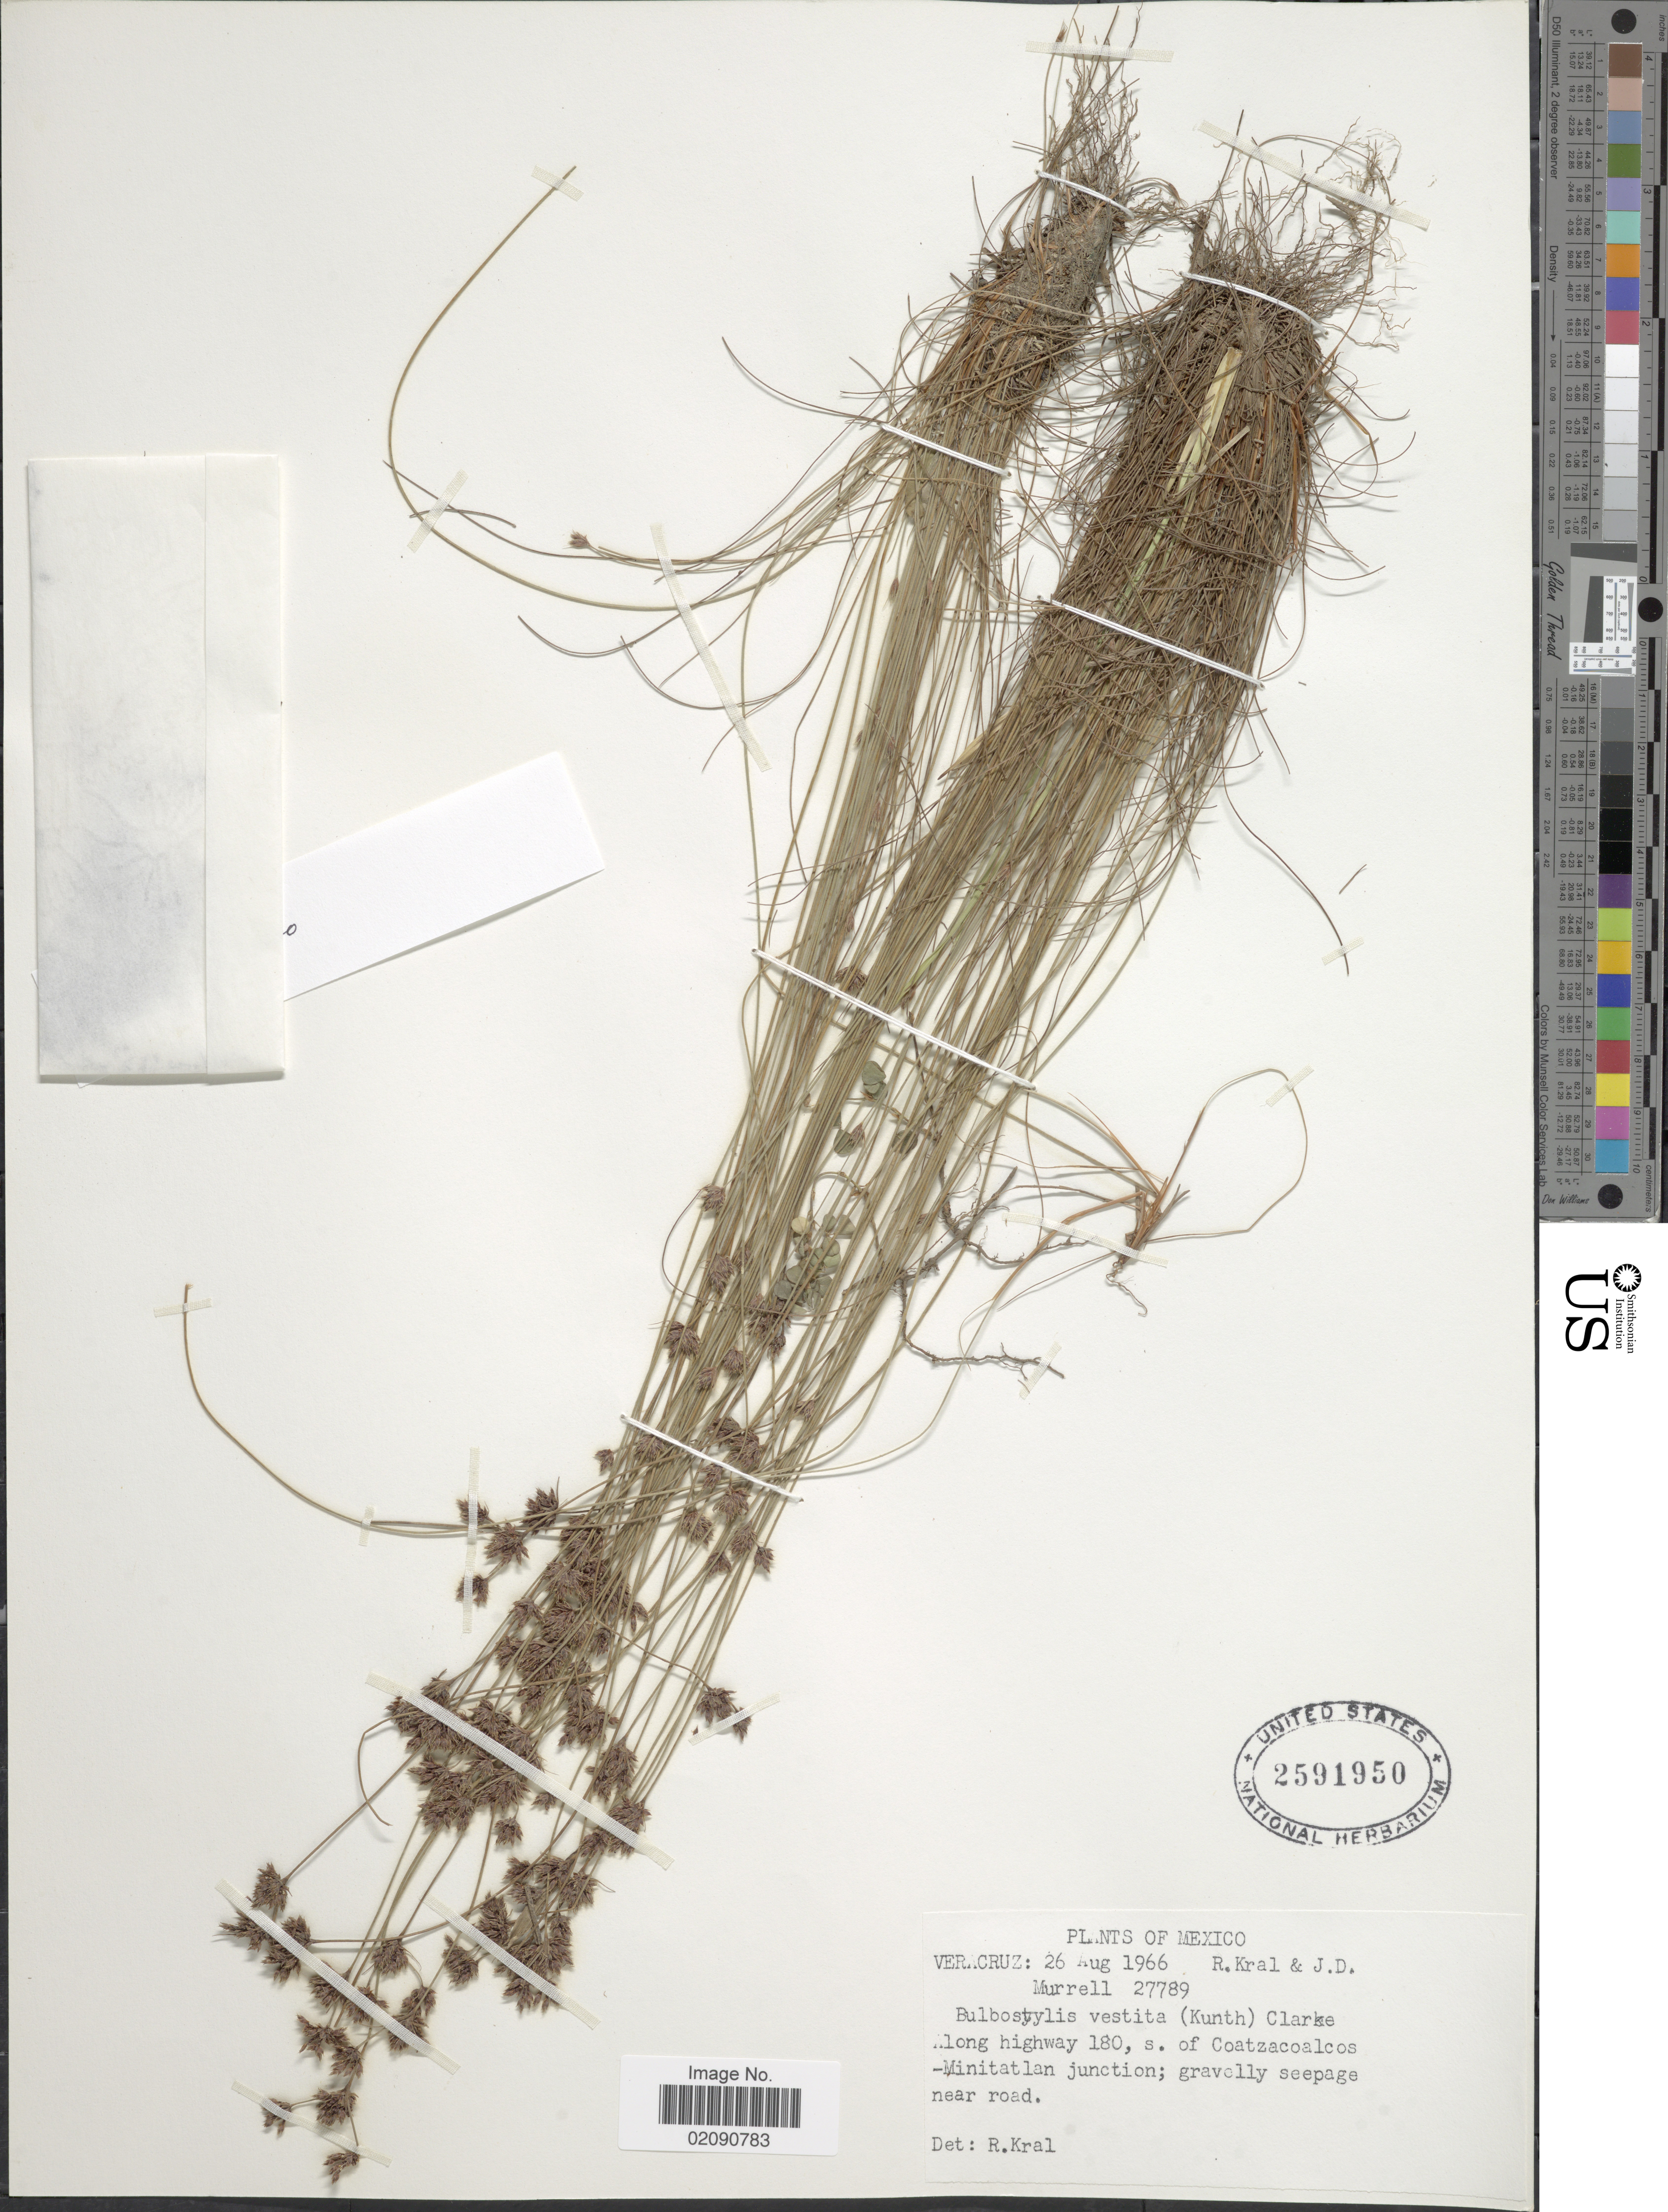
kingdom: Plantae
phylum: Tracheophyta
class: Liliopsida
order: Poales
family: Cyperaceae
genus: Bulbostylis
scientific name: Bulbostylis vestita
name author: (Kunth) C.B. Clarke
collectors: R. Kral & J. Murrell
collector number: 27789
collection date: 1966-08-26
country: Mexico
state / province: Veracruz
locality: Veracruz. Along highway 180, s. of Coatzacoalcos-Minitatlan junction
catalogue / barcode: US 2591950